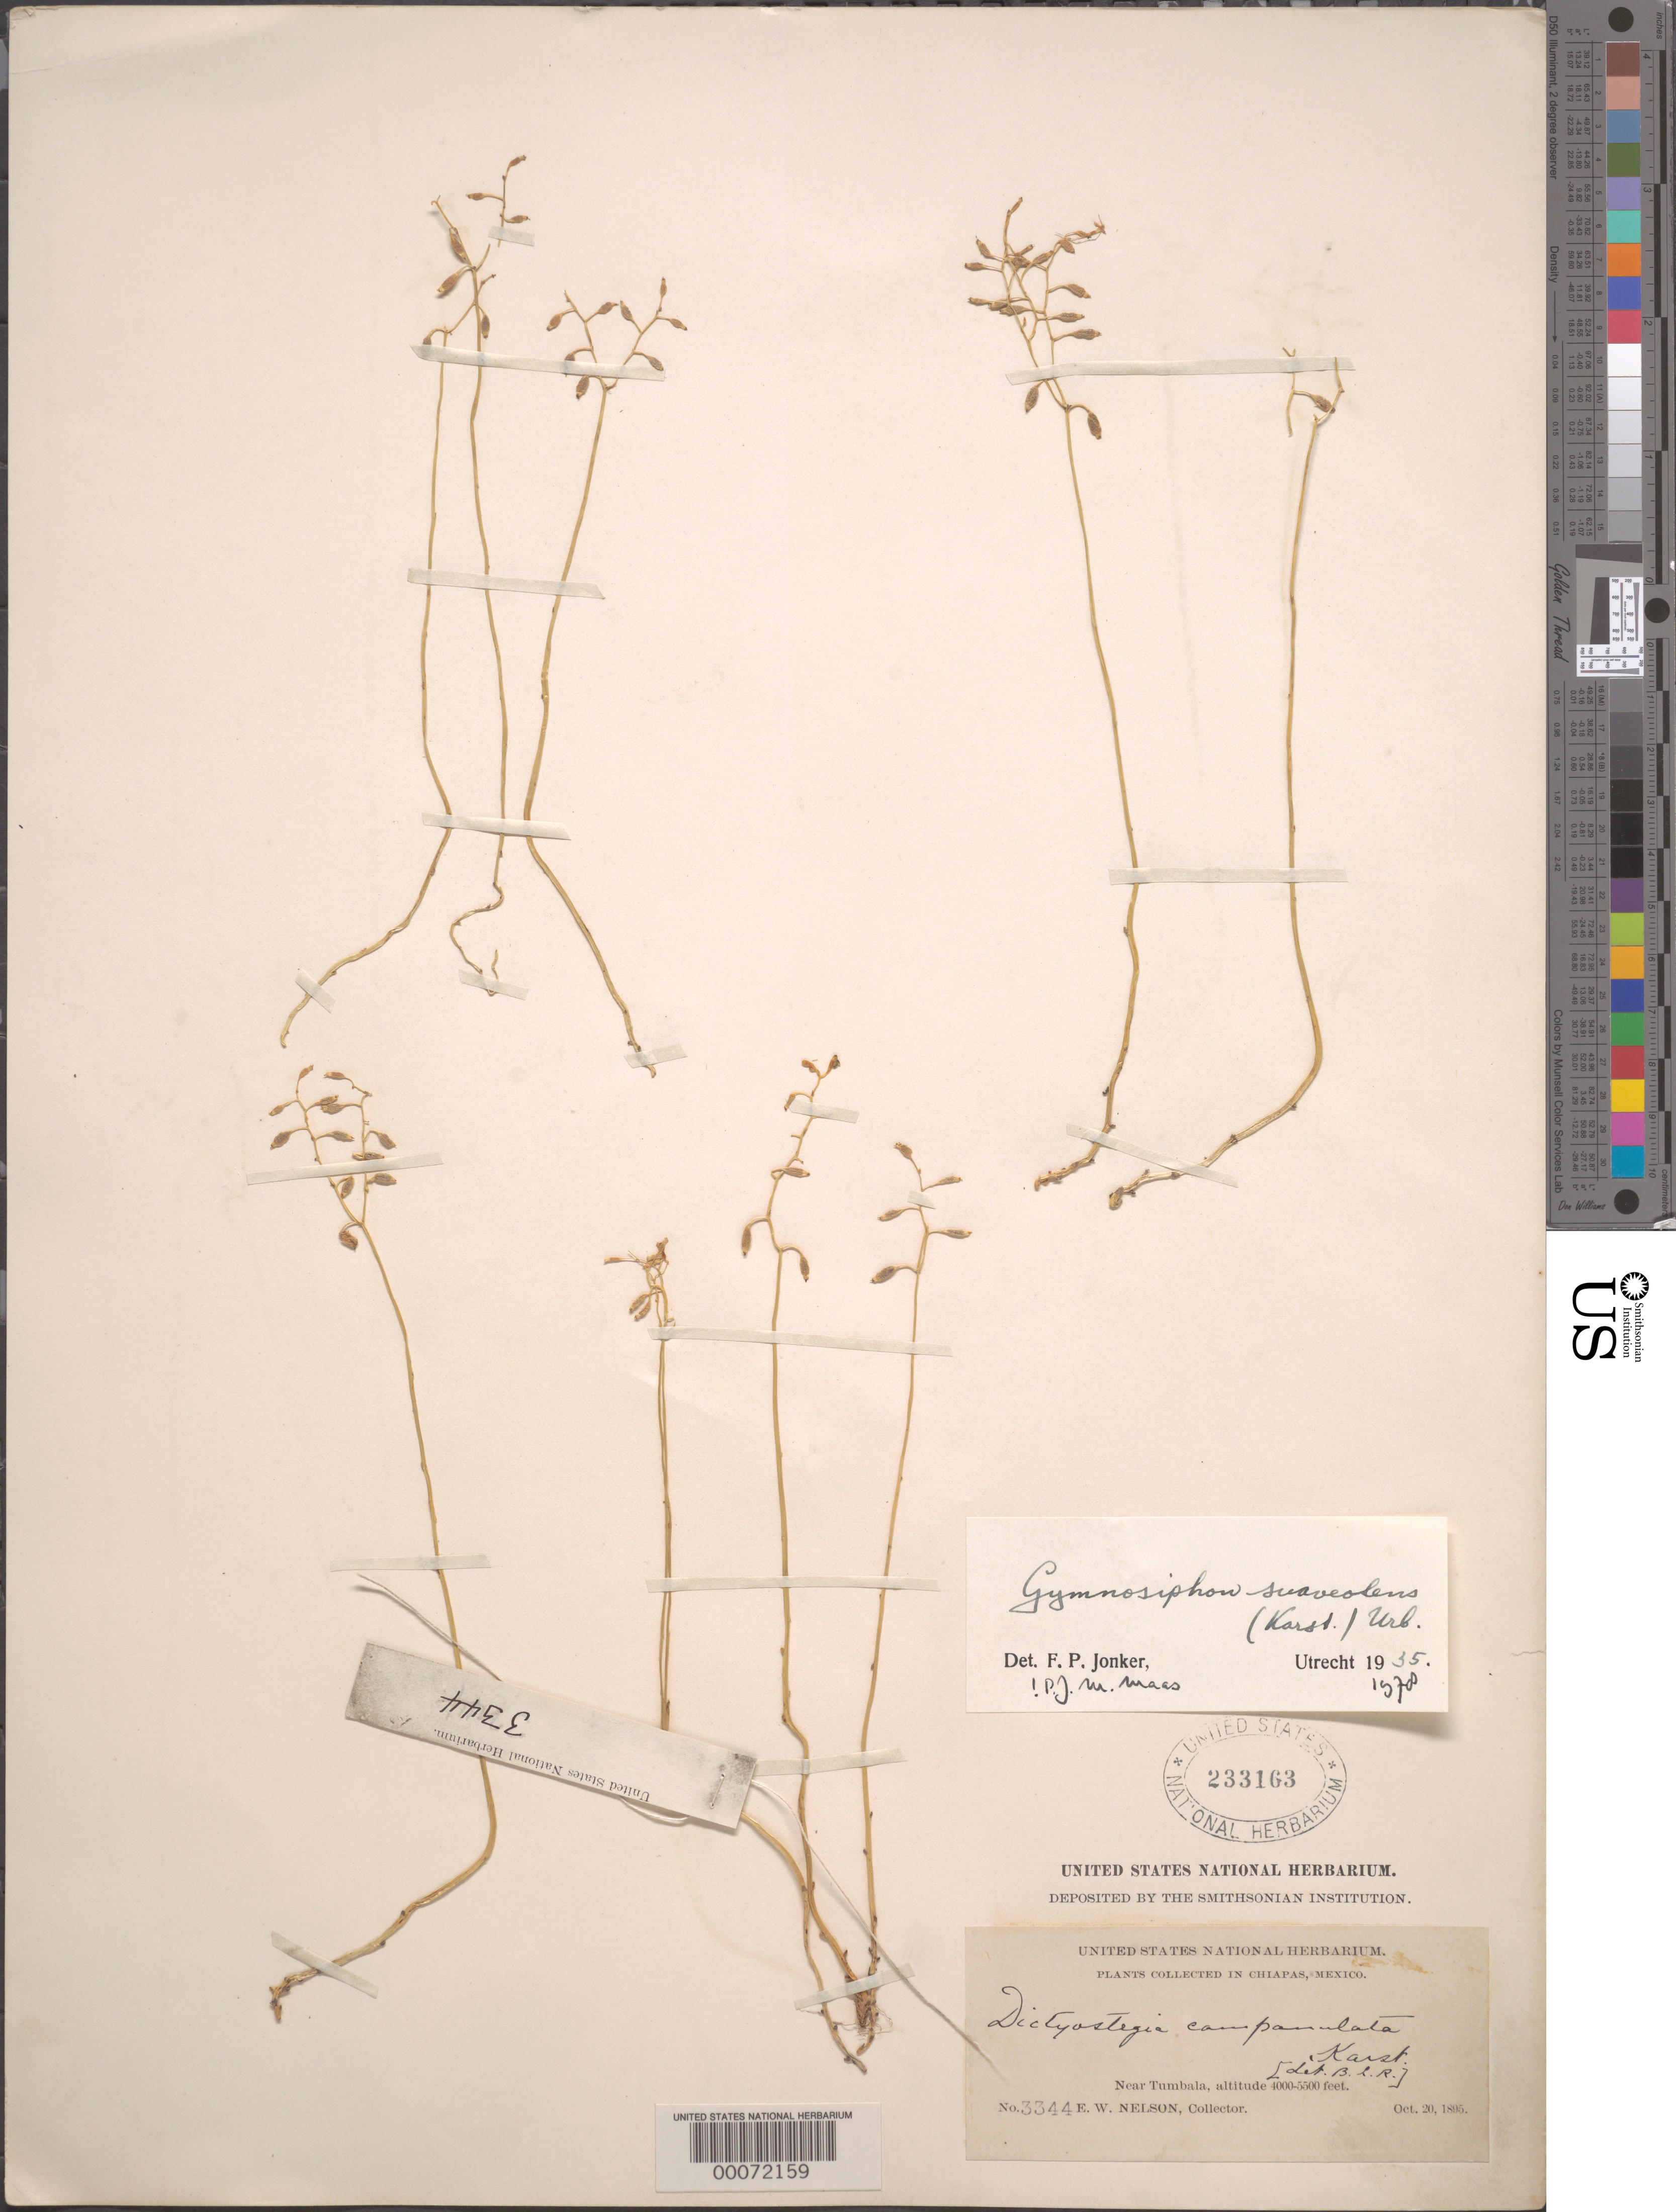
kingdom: Plantae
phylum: Tracheophyta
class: Liliopsida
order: Dioscoreales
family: Burmanniaceae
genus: Gymnosiphon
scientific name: Gymnosiphon suaveolens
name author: (H. Karst.) Urb.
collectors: E. W. Nelson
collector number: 3344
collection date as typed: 20 Oct 1895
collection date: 1895-10-20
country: Mexico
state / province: Chiapas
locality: Near Tumbala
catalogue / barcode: US 233163